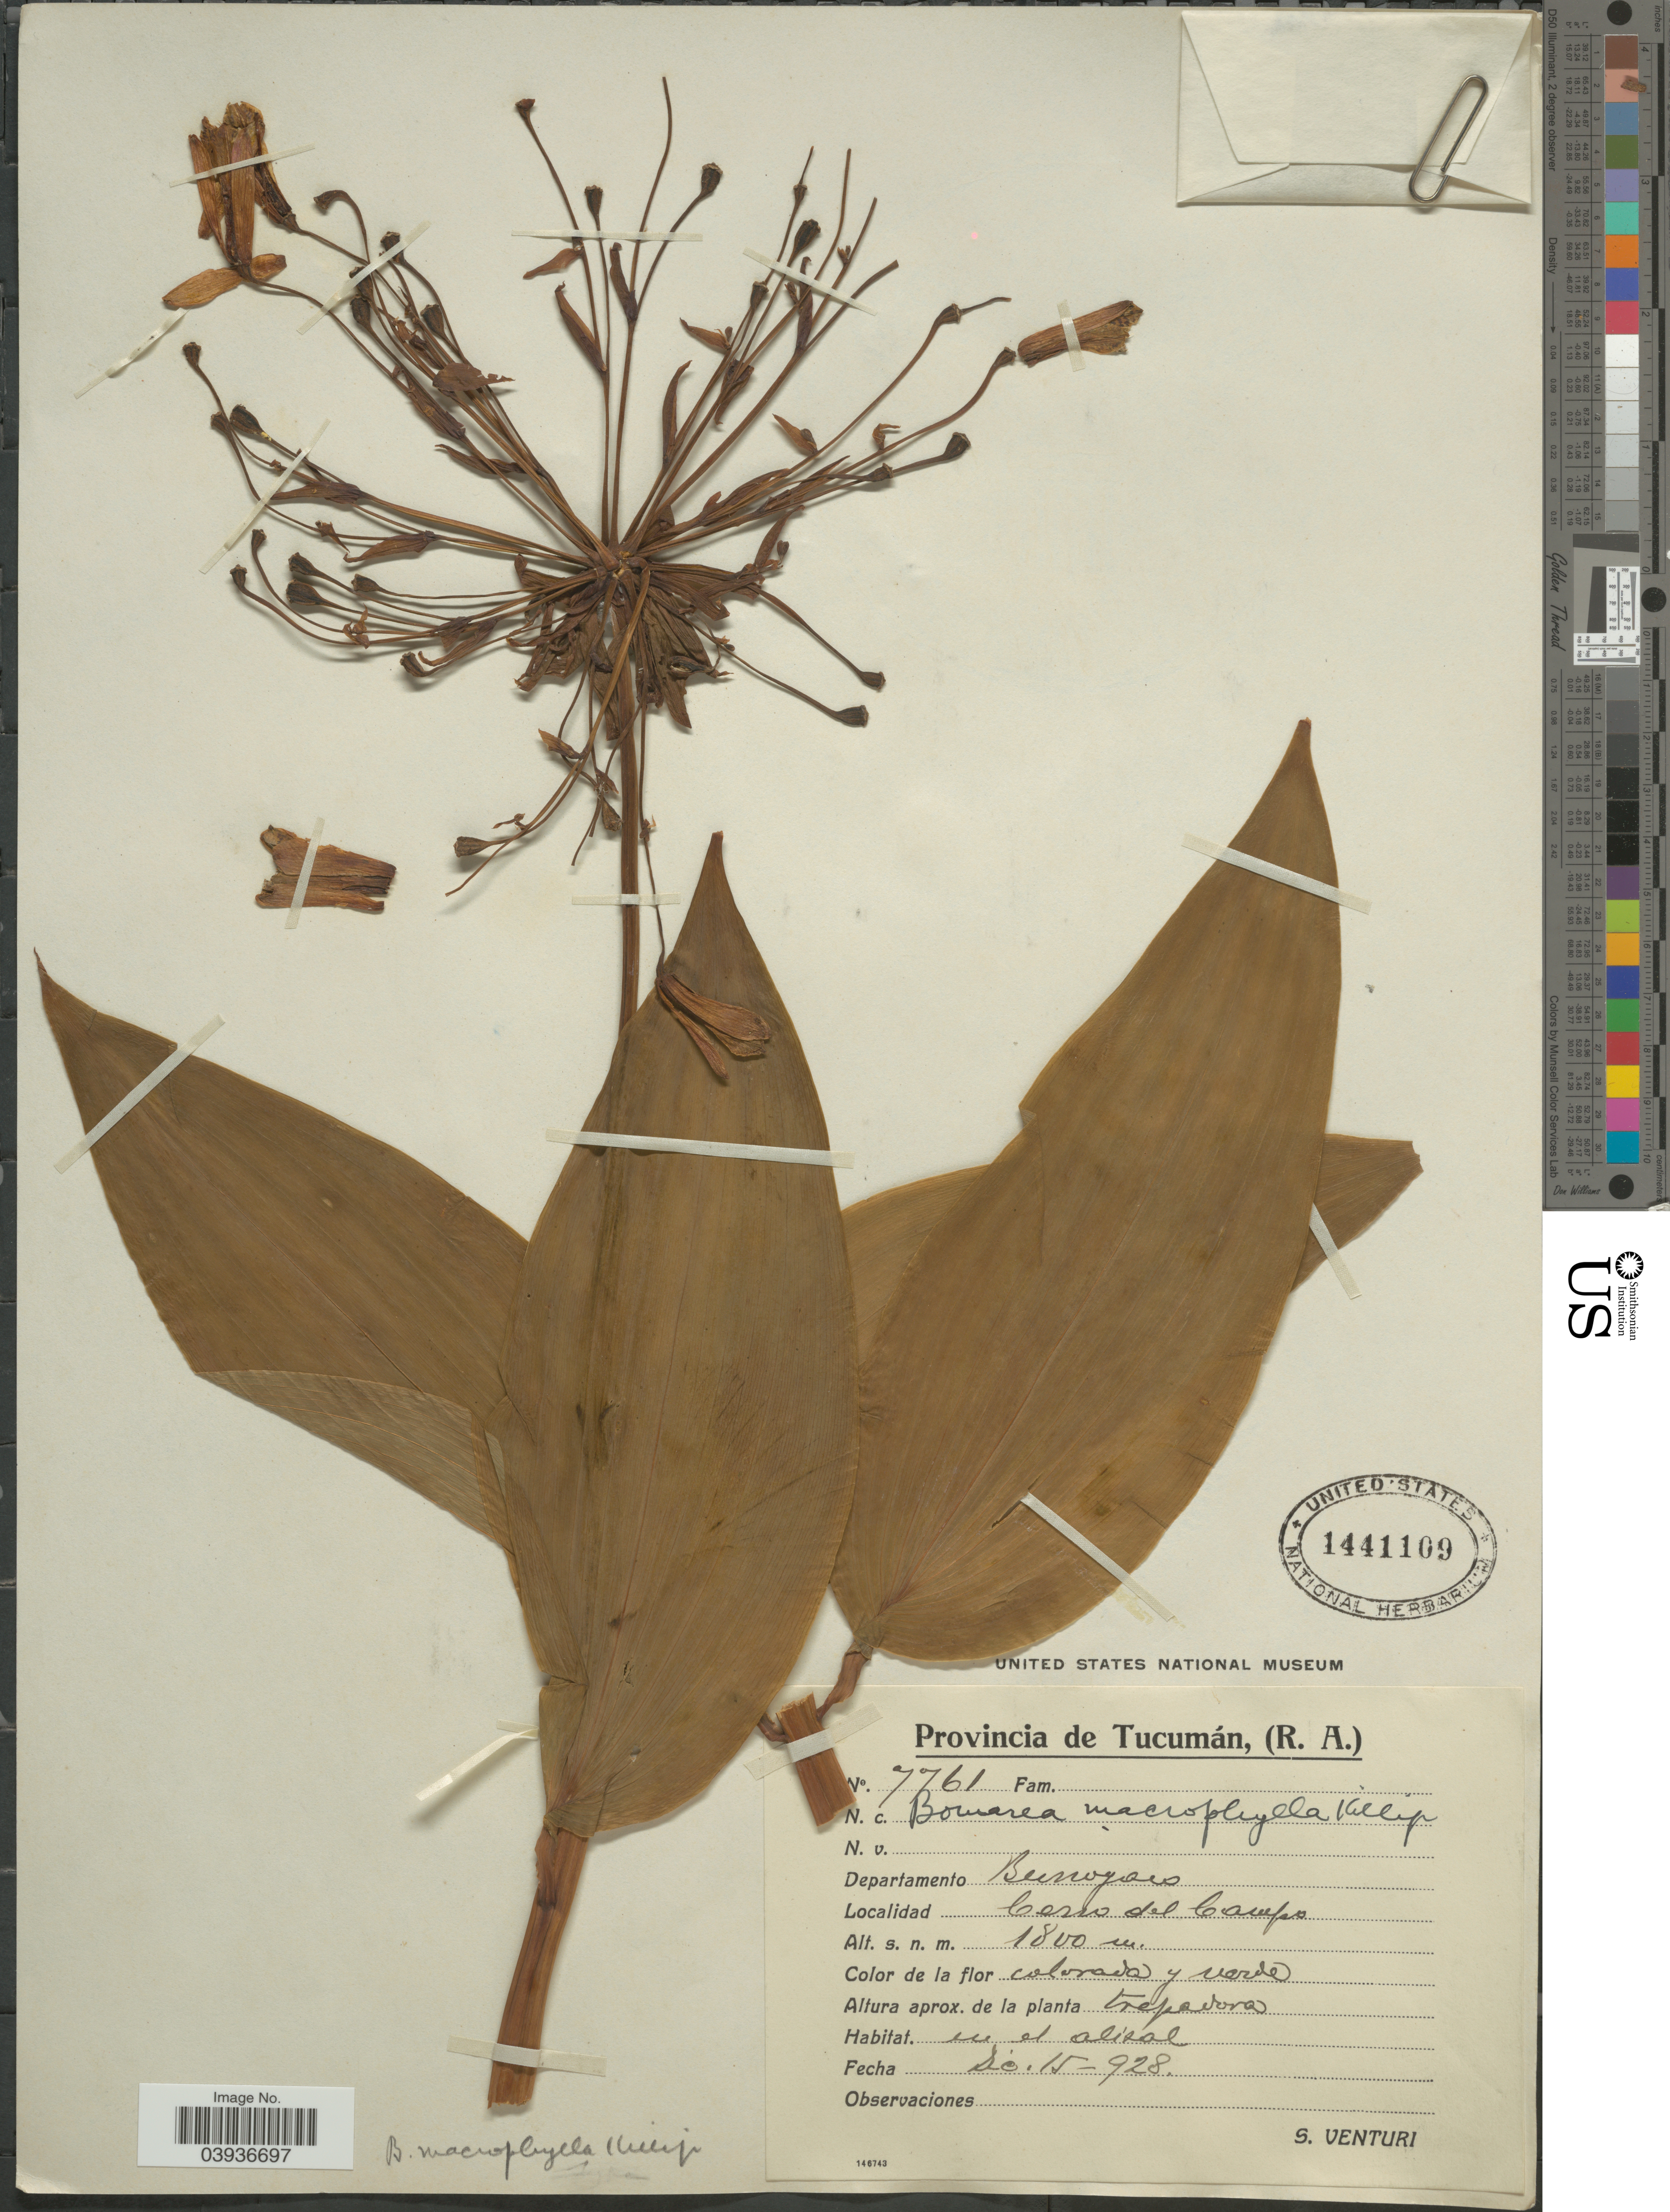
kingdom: Plantae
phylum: Tracheophyta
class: Liliopsida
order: Liliales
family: Alstroemeriaceae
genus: Bomarea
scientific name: Bomarea ovata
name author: (Cav.) Mirb.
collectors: S. Venturi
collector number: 7761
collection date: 1928-12-15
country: Argentina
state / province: Tucuman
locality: Departamento Burruyacú. Cerro del Campo.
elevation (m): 1800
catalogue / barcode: US 1441109